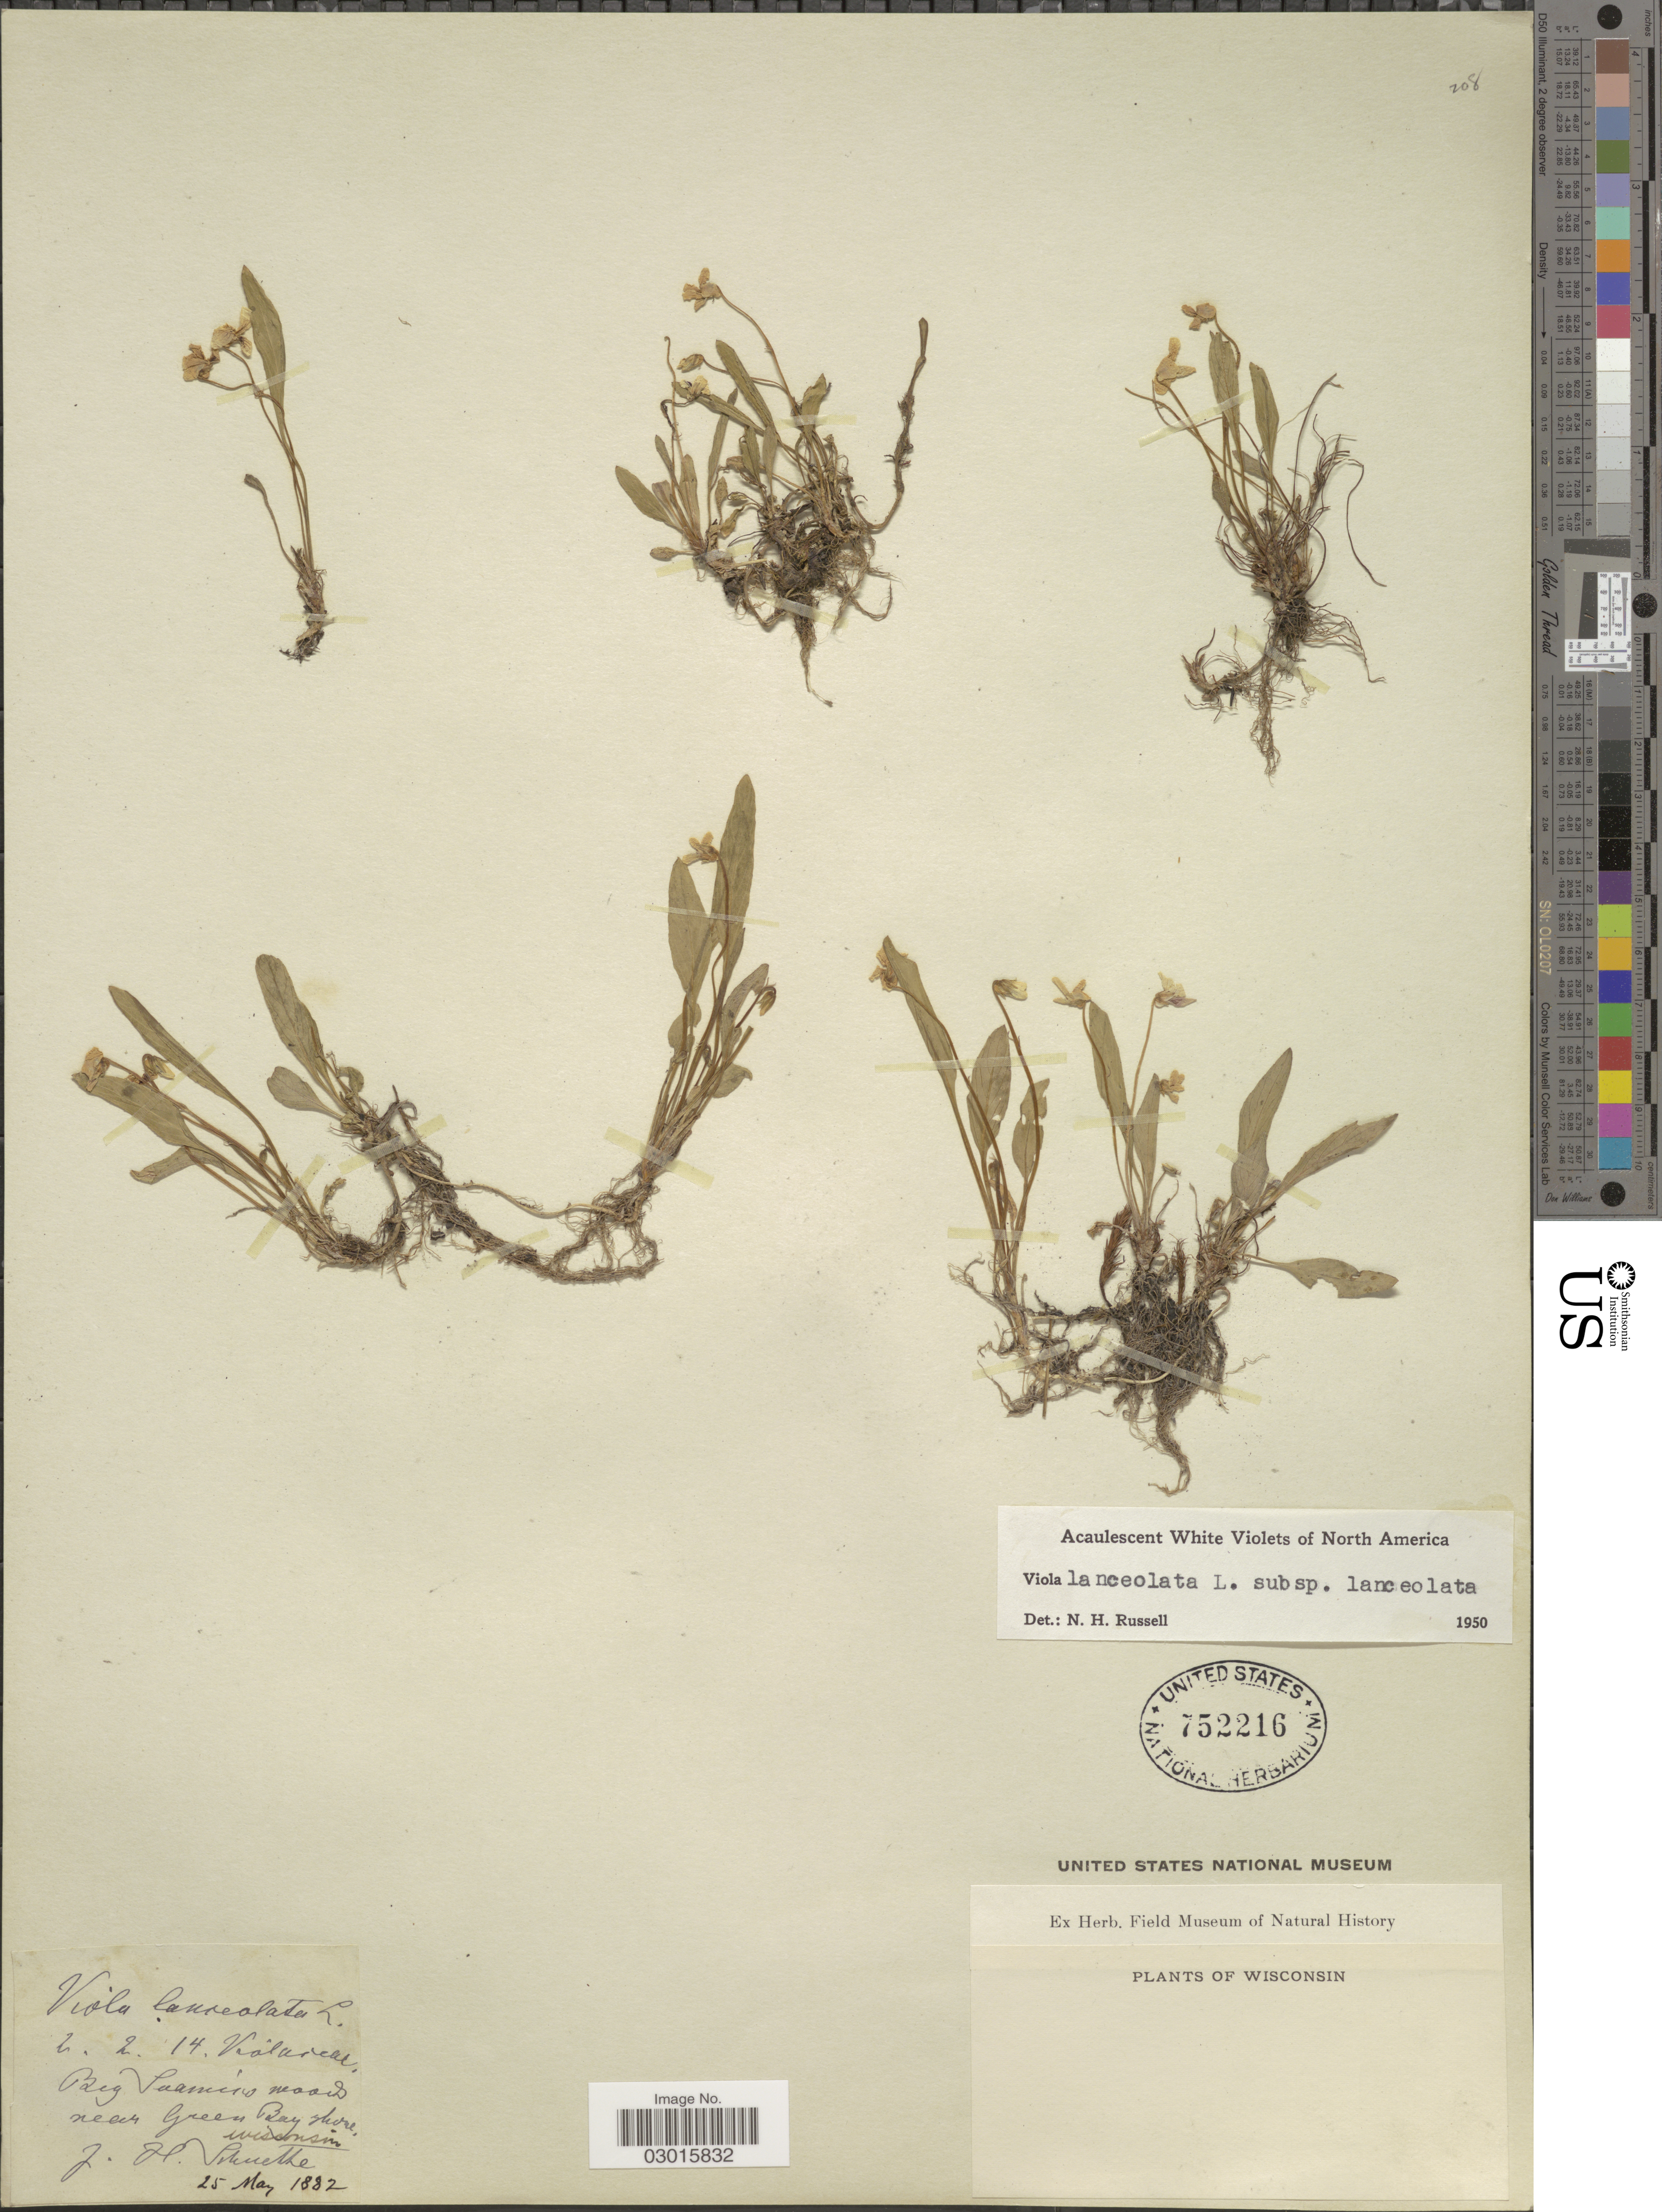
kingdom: Plantae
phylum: Tracheophyta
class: Magnoliopsida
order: Malpighiales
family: Violaceae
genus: Viola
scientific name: Viola lanceolata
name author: L.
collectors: J. H. Schuette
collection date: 1882-05-25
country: United States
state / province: Wisconsin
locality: Big Suamico woods near Green Bay shore.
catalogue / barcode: US 752216